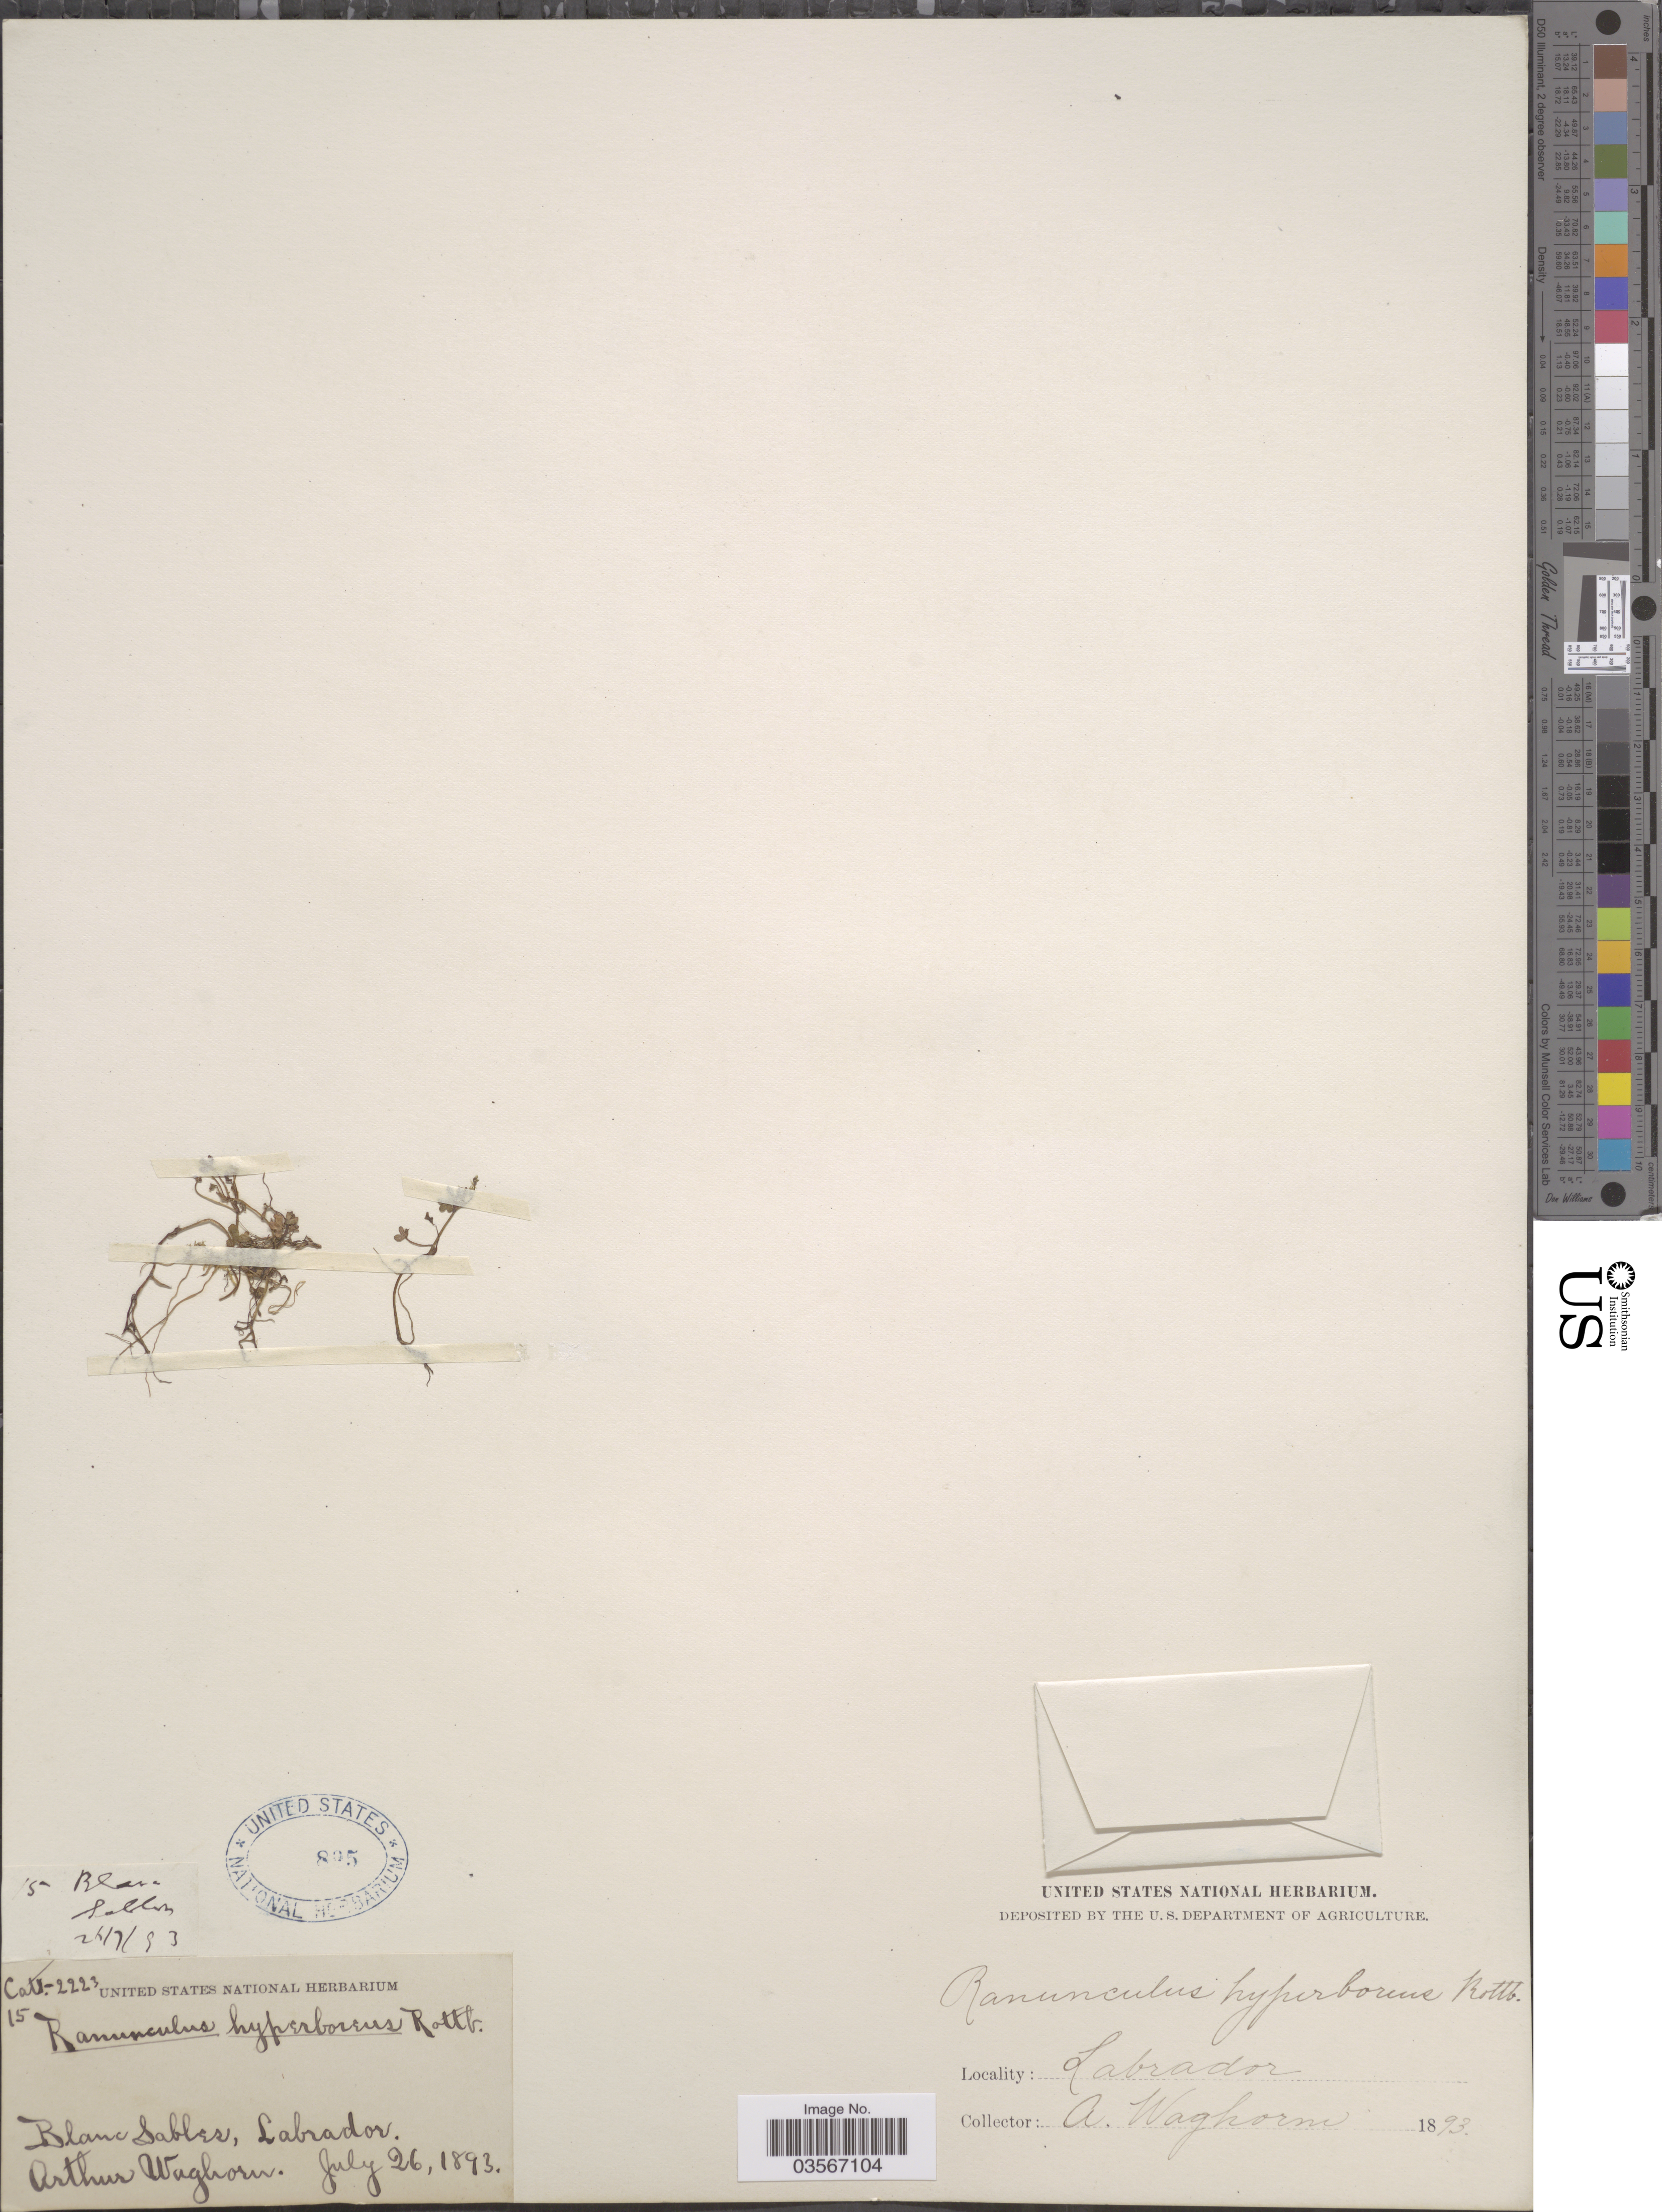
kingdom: Plantae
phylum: Tracheophyta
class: Magnoliopsida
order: Ranunculales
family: Ranunculaceae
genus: Ranunculus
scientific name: Ranunculus hyperboreus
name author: Rottb.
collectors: A. Waghorn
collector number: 15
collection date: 1893-07-26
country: Canada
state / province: Newfoundland and Labrador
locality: Blanc Sables, Labrador.